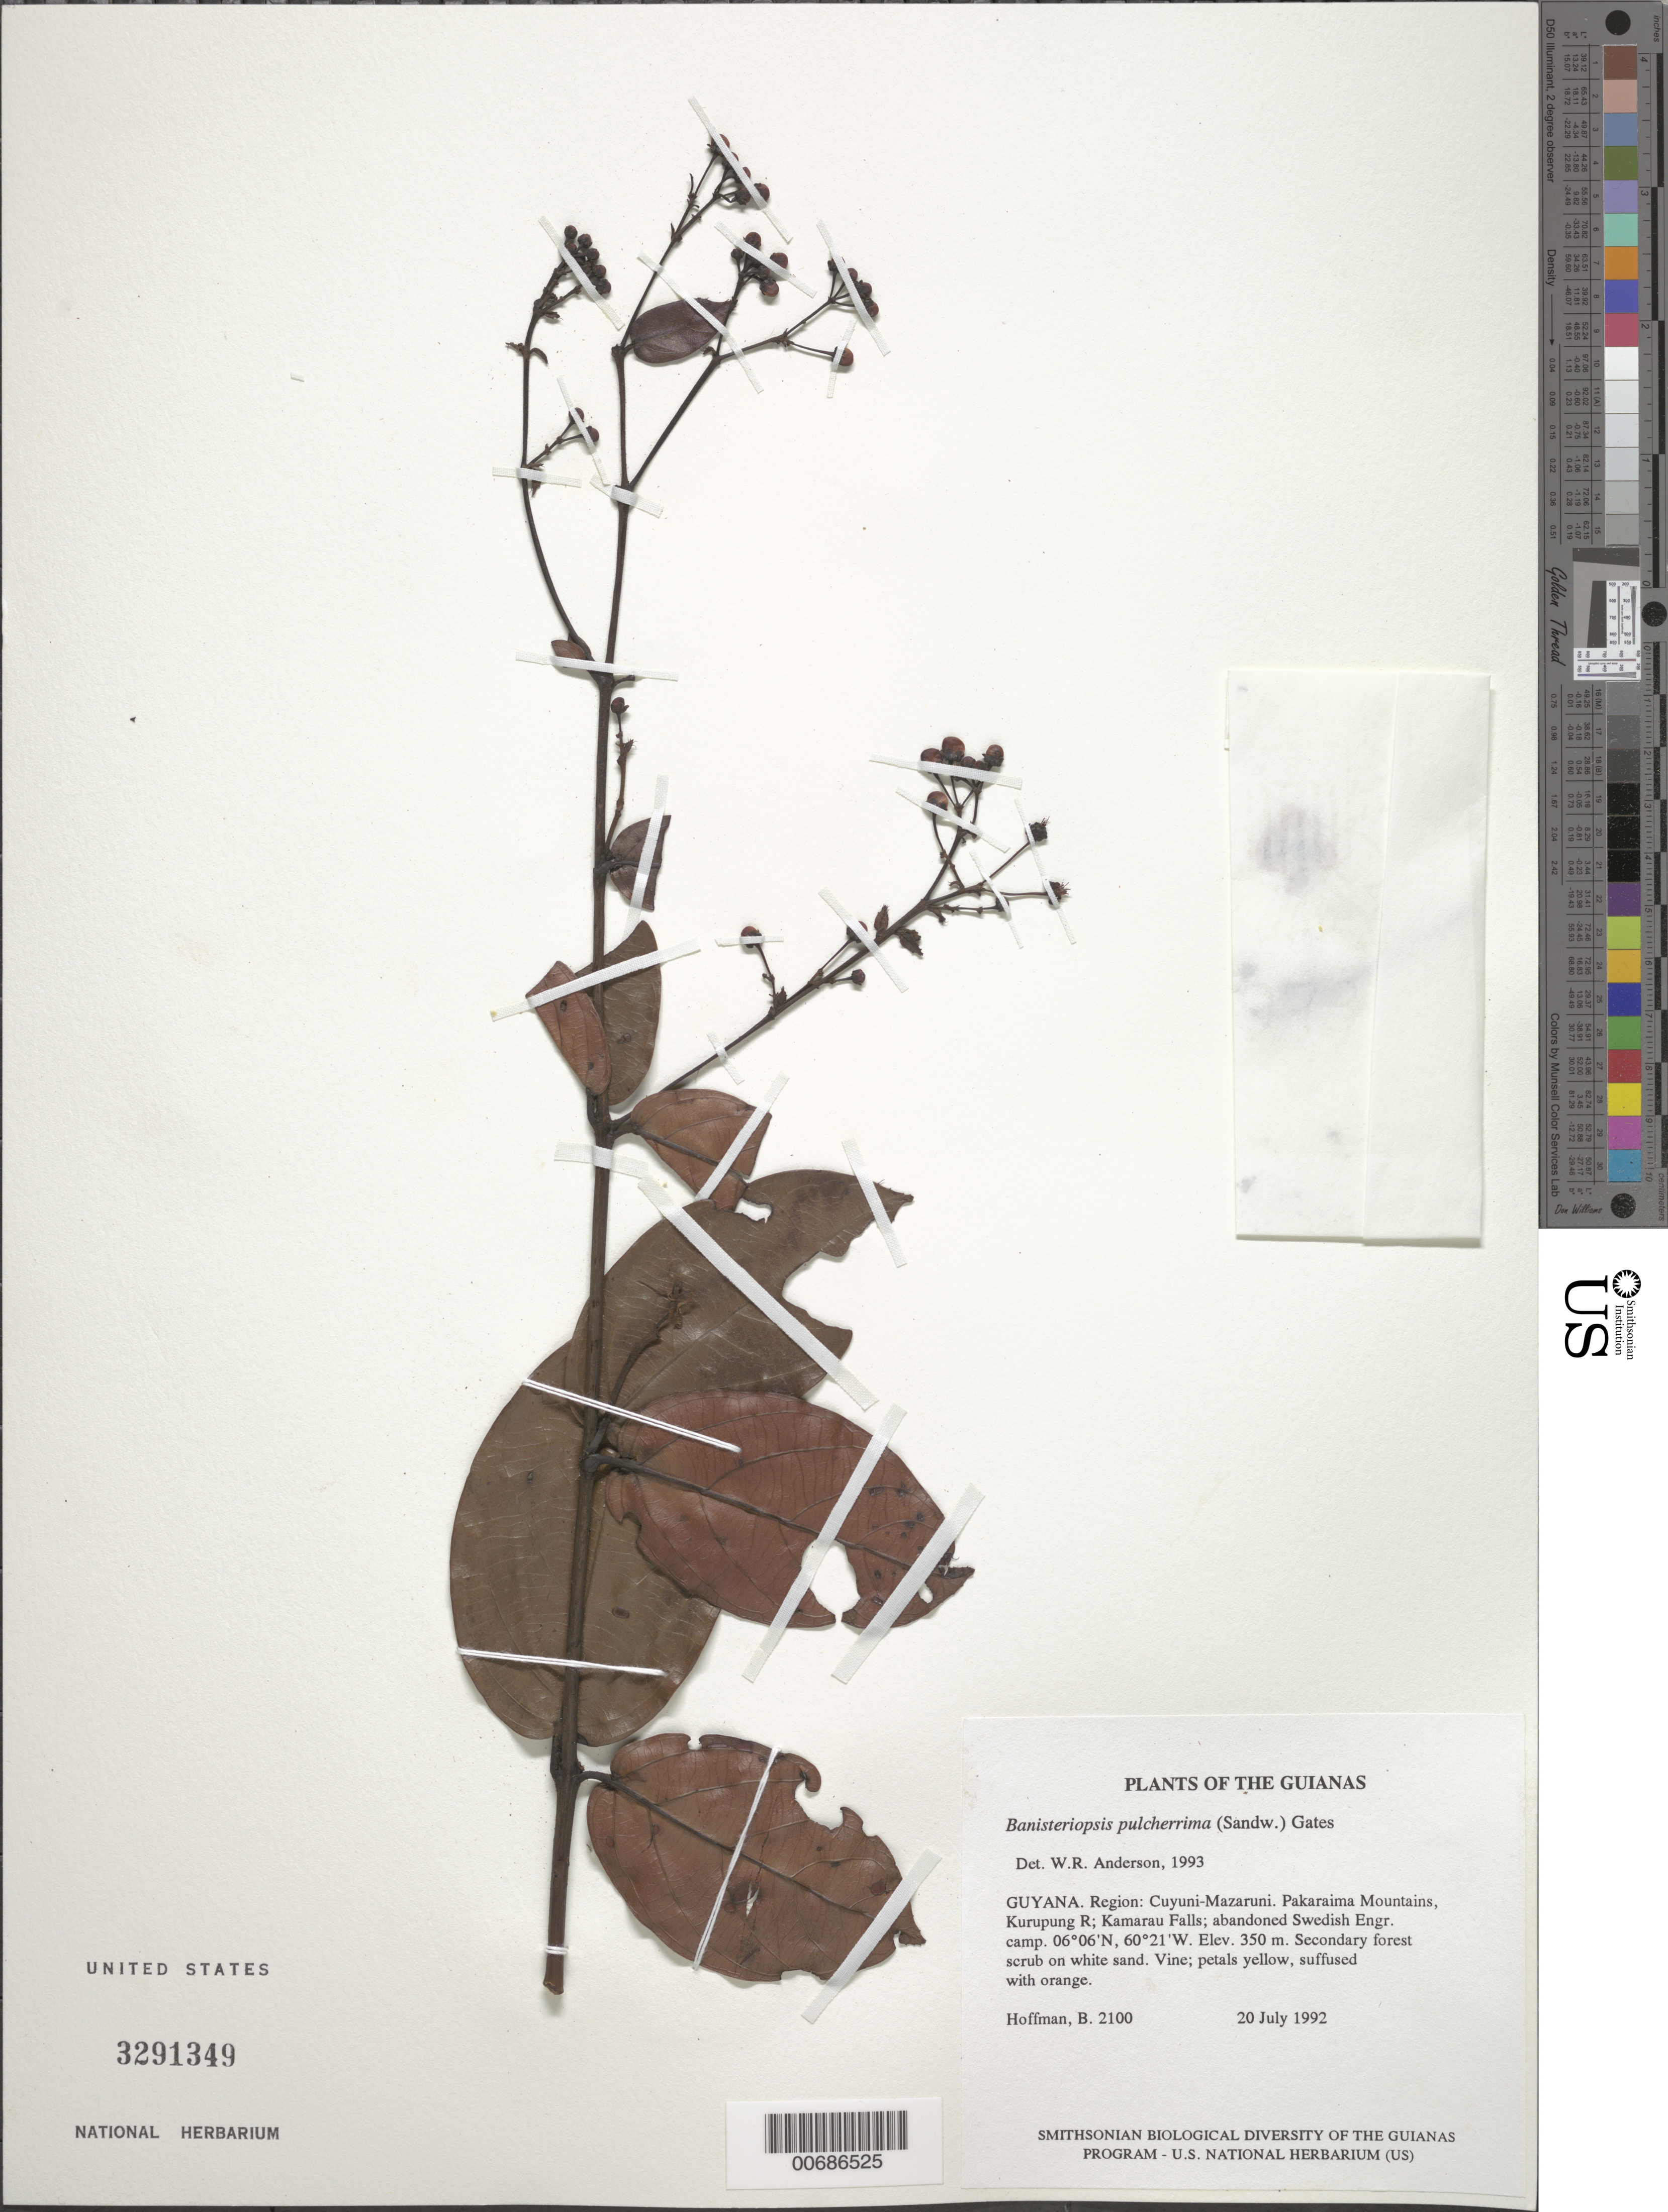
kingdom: Plantae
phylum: Tracheophyta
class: Magnoliopsida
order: Malpighiales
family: Malpighiaceae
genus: Banisteriopsis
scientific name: Banisteriopsis pulcherrima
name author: (Sandwith) B. Gates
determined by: Anderson, W. R., (MICH), University of Michigan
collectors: B. Hoffman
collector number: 2100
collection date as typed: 20 July 1992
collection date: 1992-07-20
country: Guyana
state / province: Cuyuni-Mazaruni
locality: Pakaraima Mountains, Kurupung River; Kumarau Falls; abandoned Swedish engineering compound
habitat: Secondary forest scrub on white sand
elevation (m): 350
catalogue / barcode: US 3291349